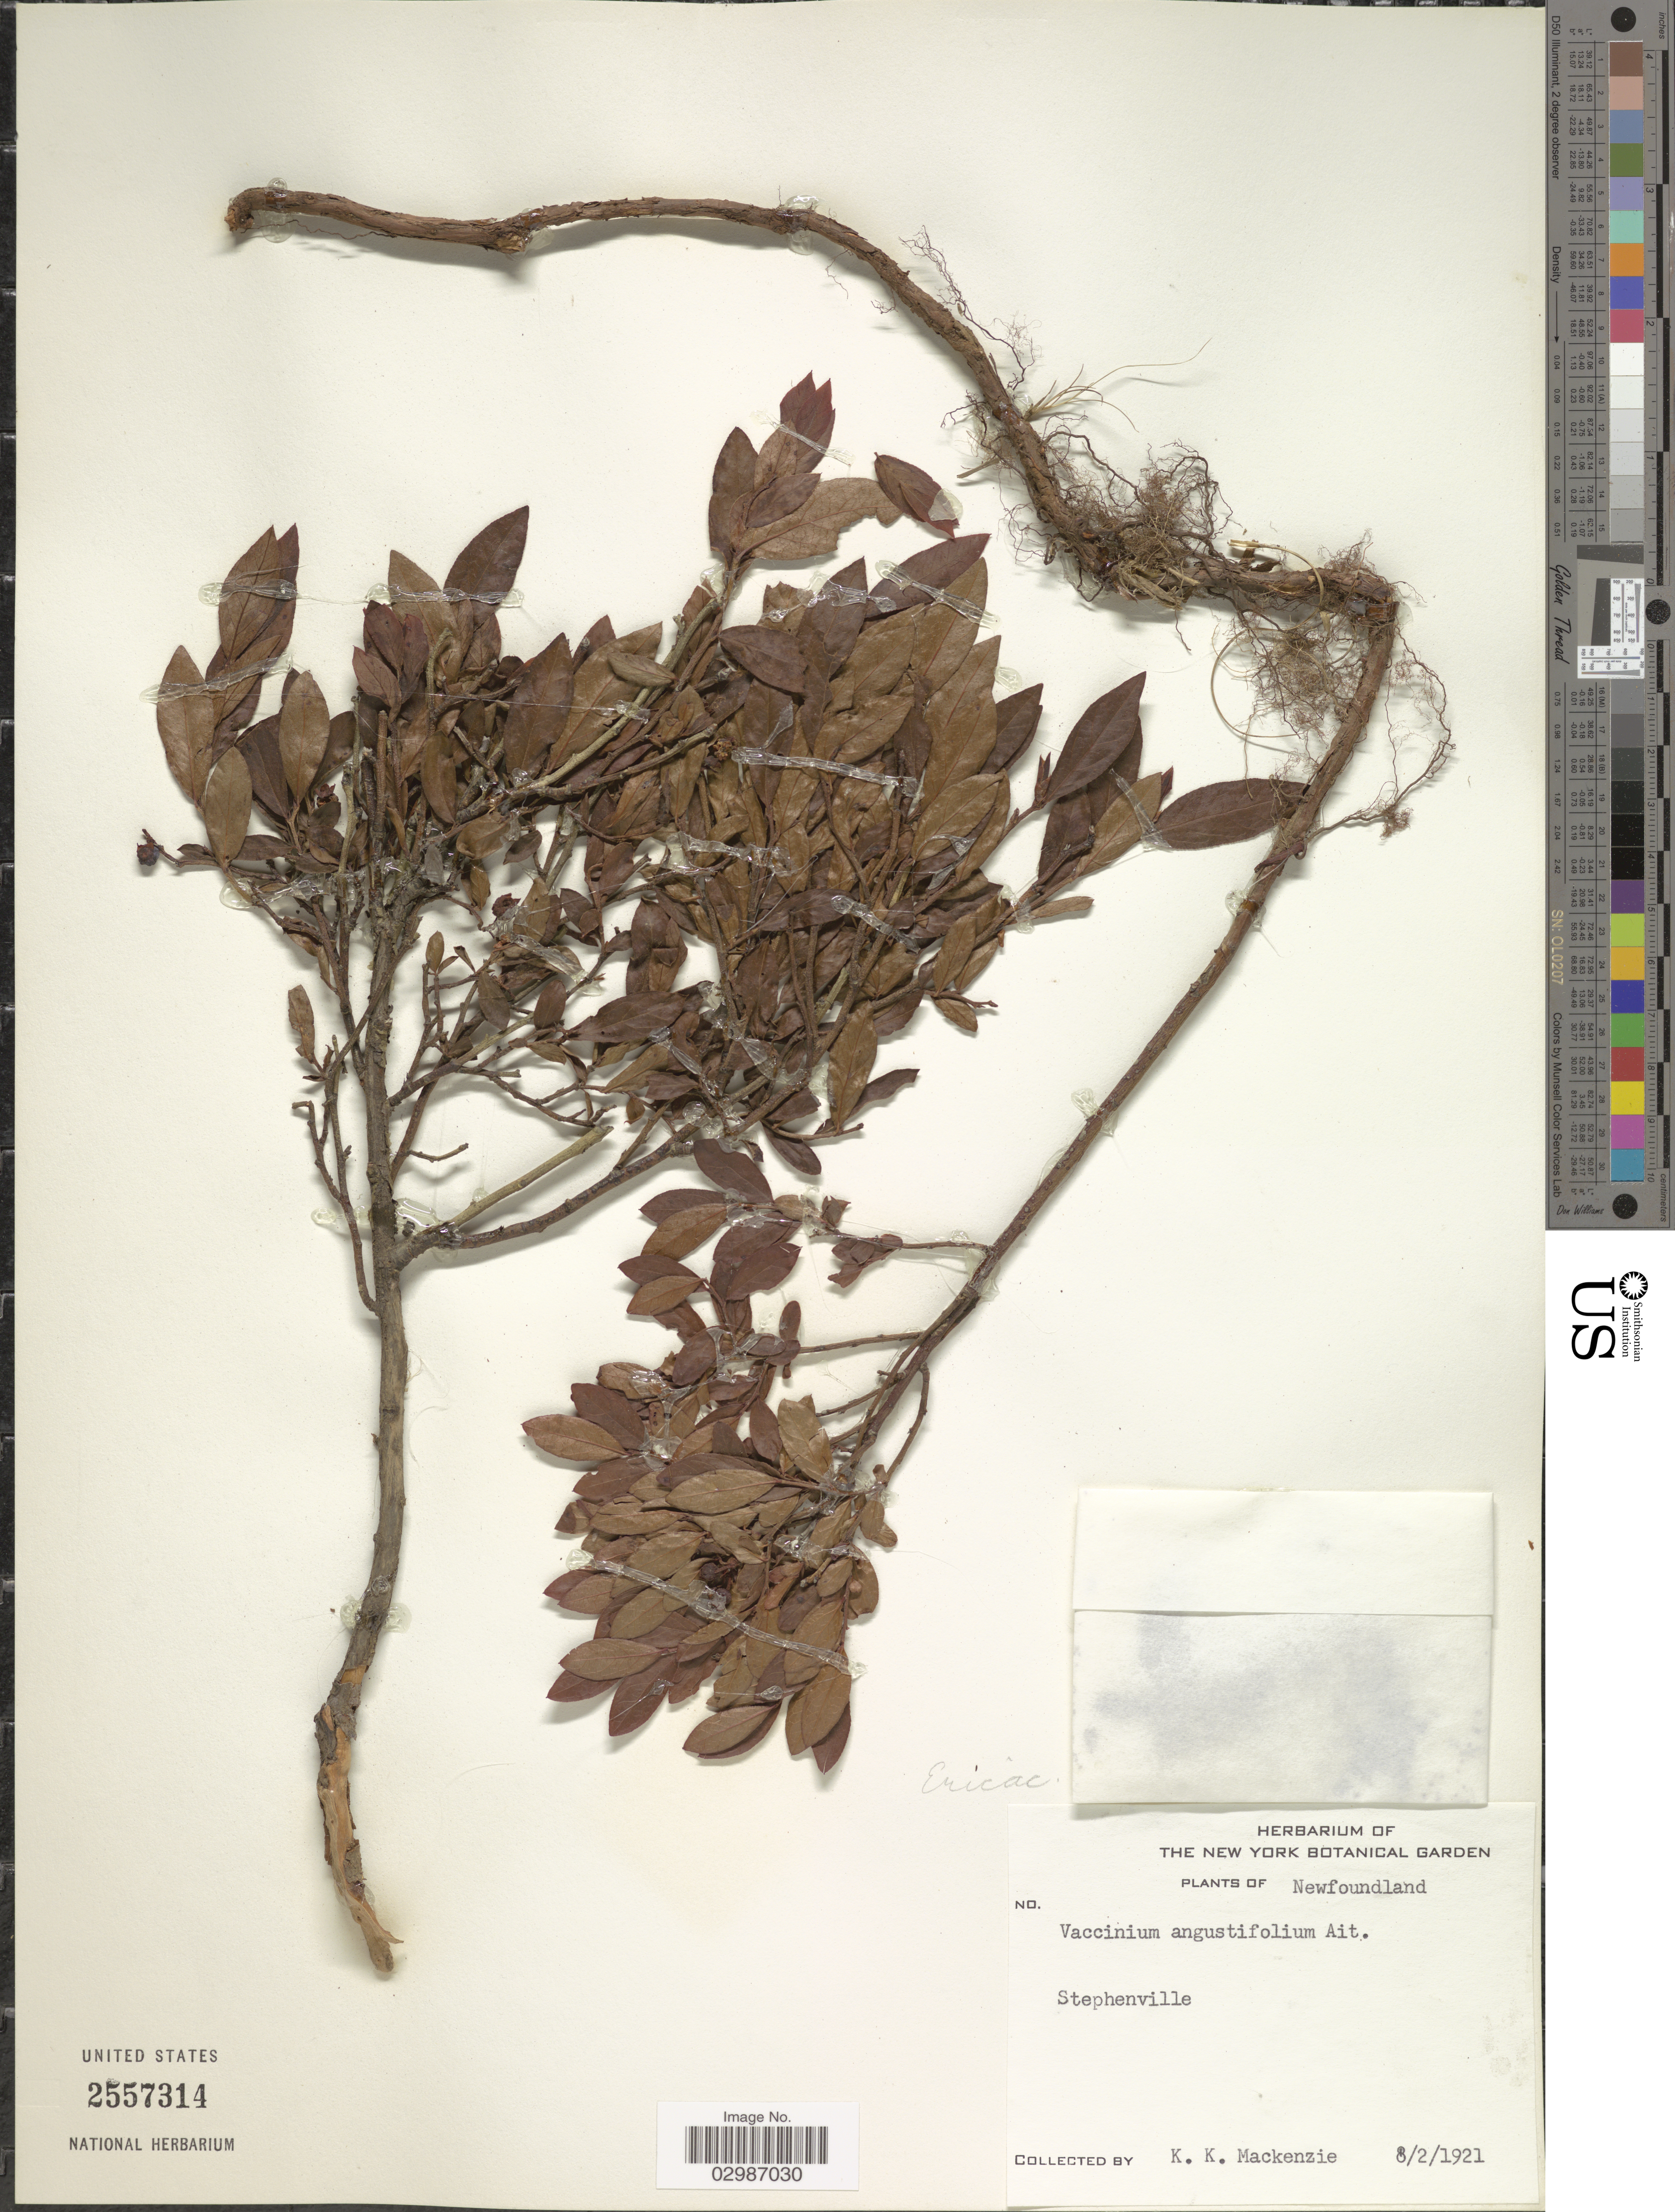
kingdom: Plantae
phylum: Tracheophyta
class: Magnoliopsida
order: Ericales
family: Ericaceae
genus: Vaccinium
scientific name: Vaccinium angustifolium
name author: Aiton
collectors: K. K. Mackenzie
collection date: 1921-08-02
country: Canada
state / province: Newfoundland and Labrador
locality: Stephenville.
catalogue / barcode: US 2557314